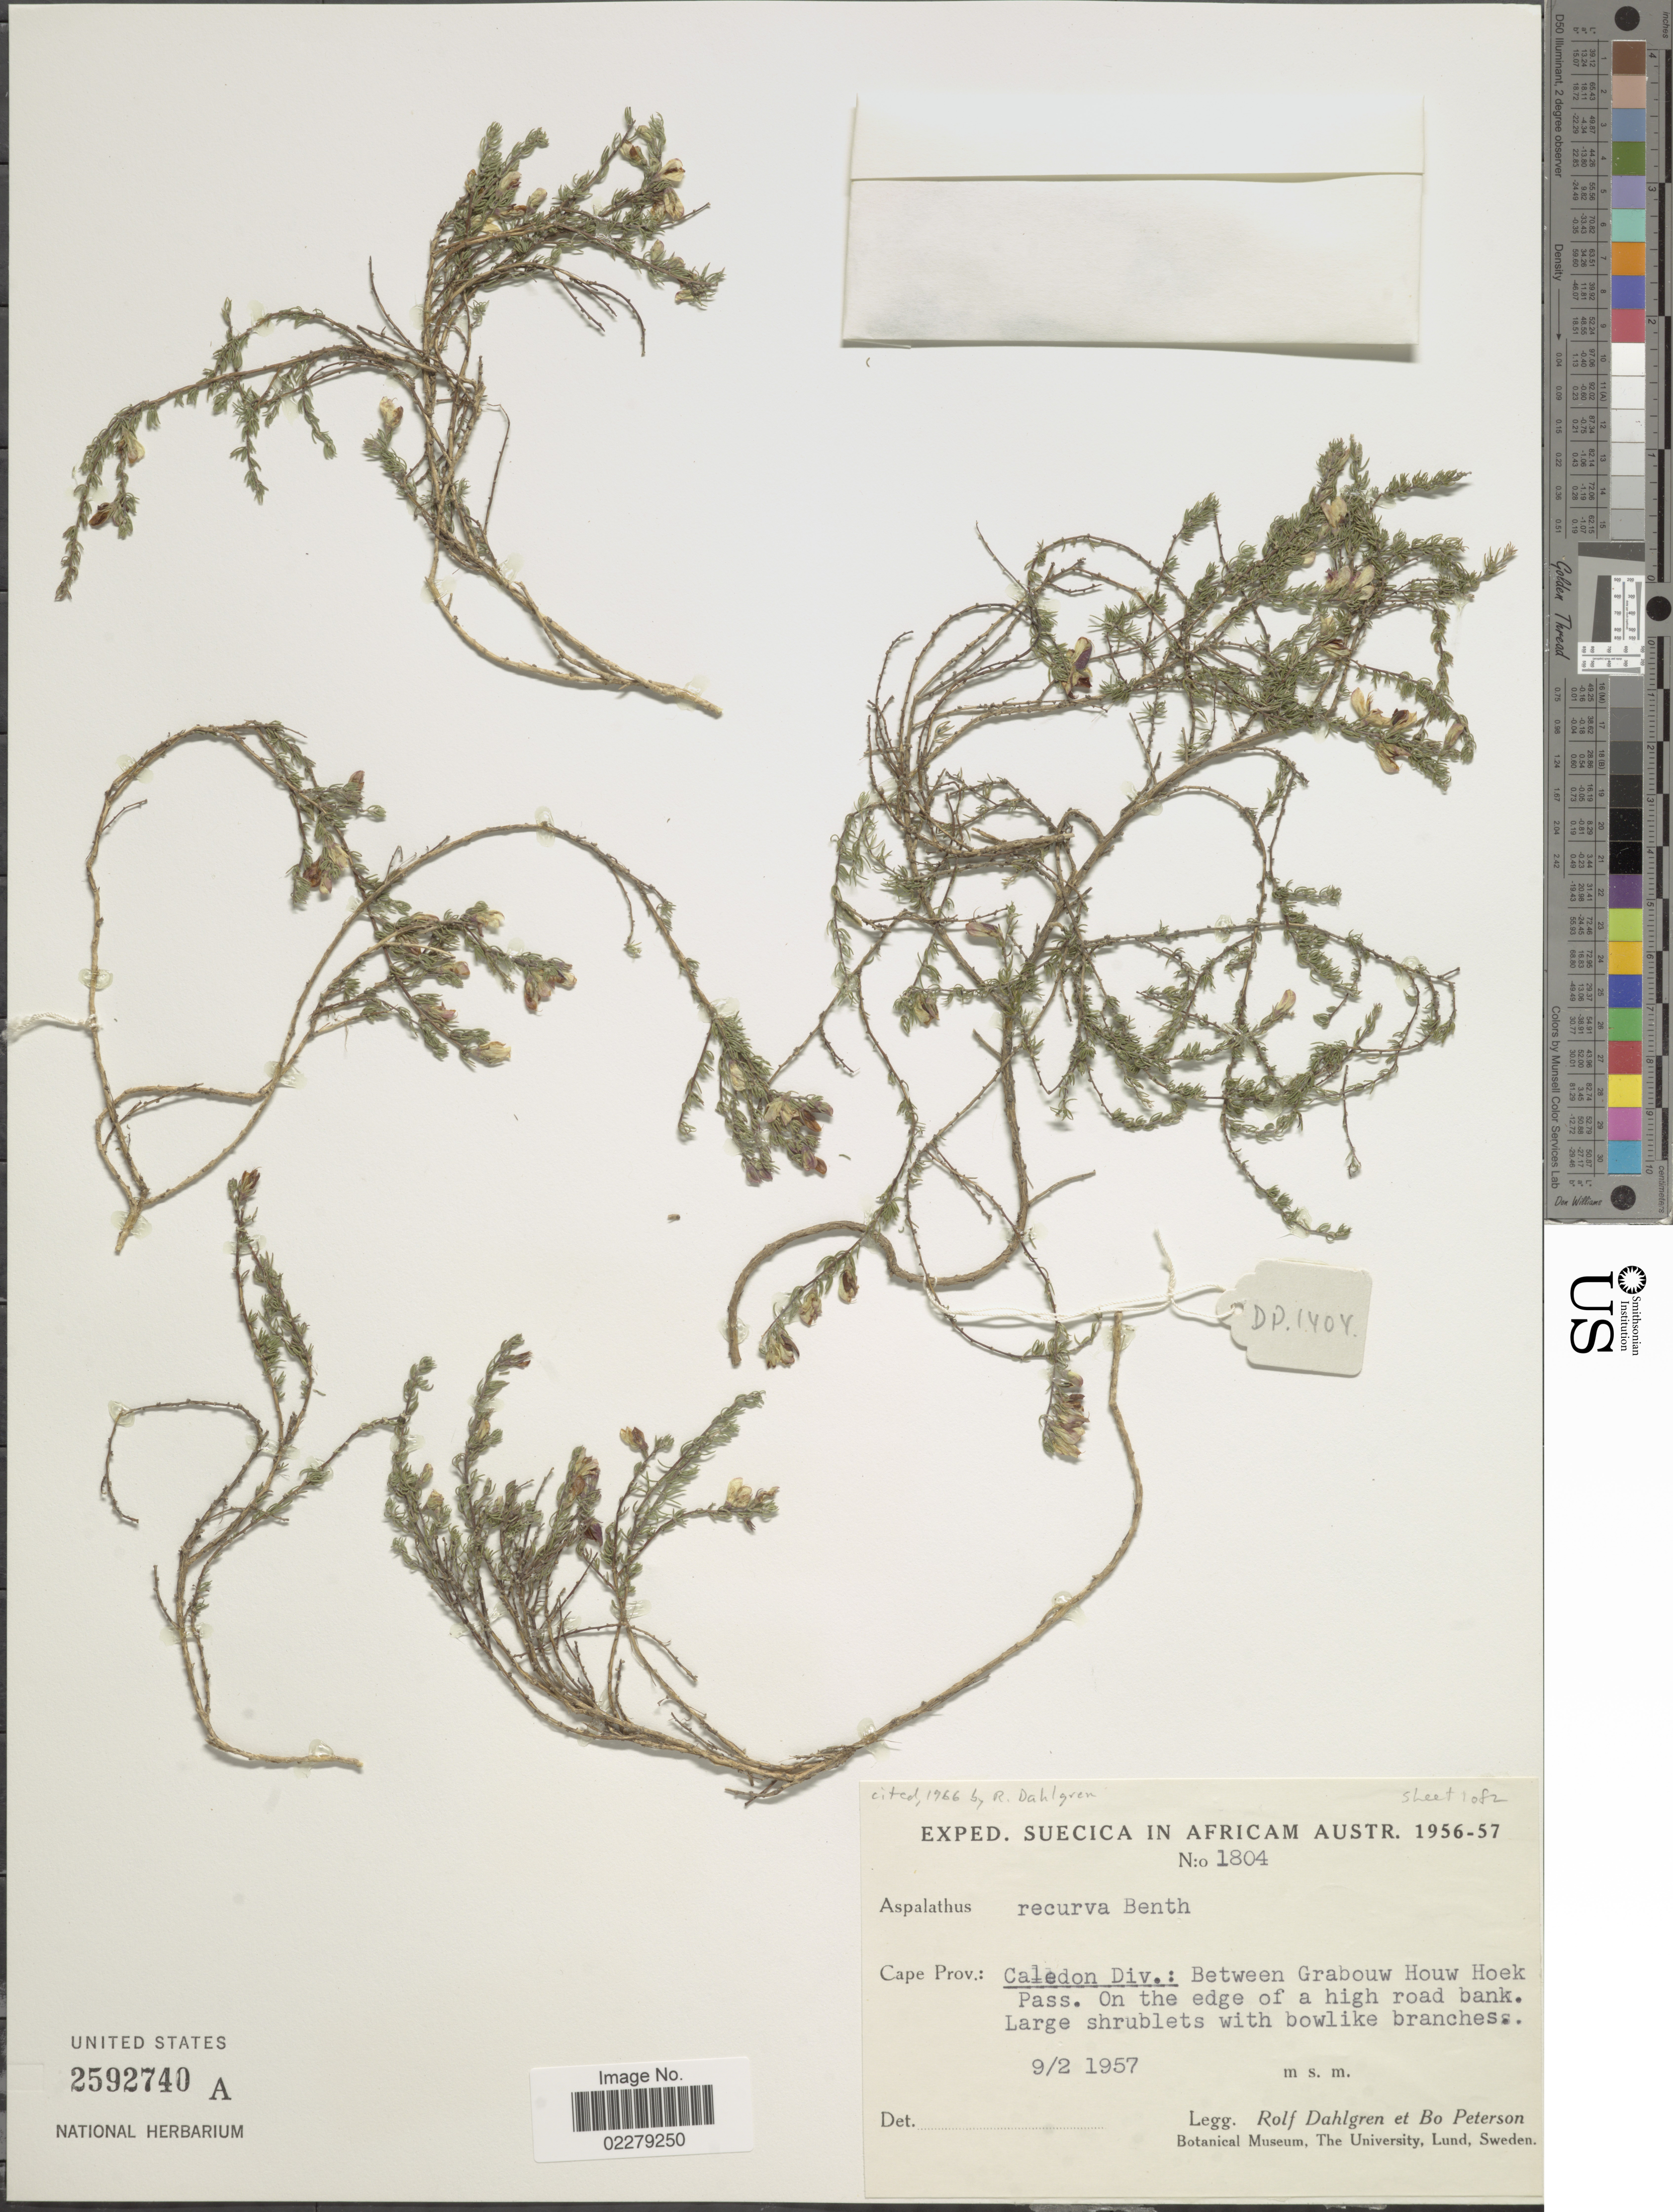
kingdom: Plantae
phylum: Tracheophyta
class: Magnoliopsida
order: Fabales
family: Fabaceae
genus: Aspalathus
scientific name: Aspalathus recurva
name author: Benth.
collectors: R. Dahlgren & B. H. Peterson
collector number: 1804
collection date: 1957-02-09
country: South Africa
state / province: Western Cape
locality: Caledon Div.: Between Grabouw Houw Hoek Pass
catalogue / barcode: US 2592740A